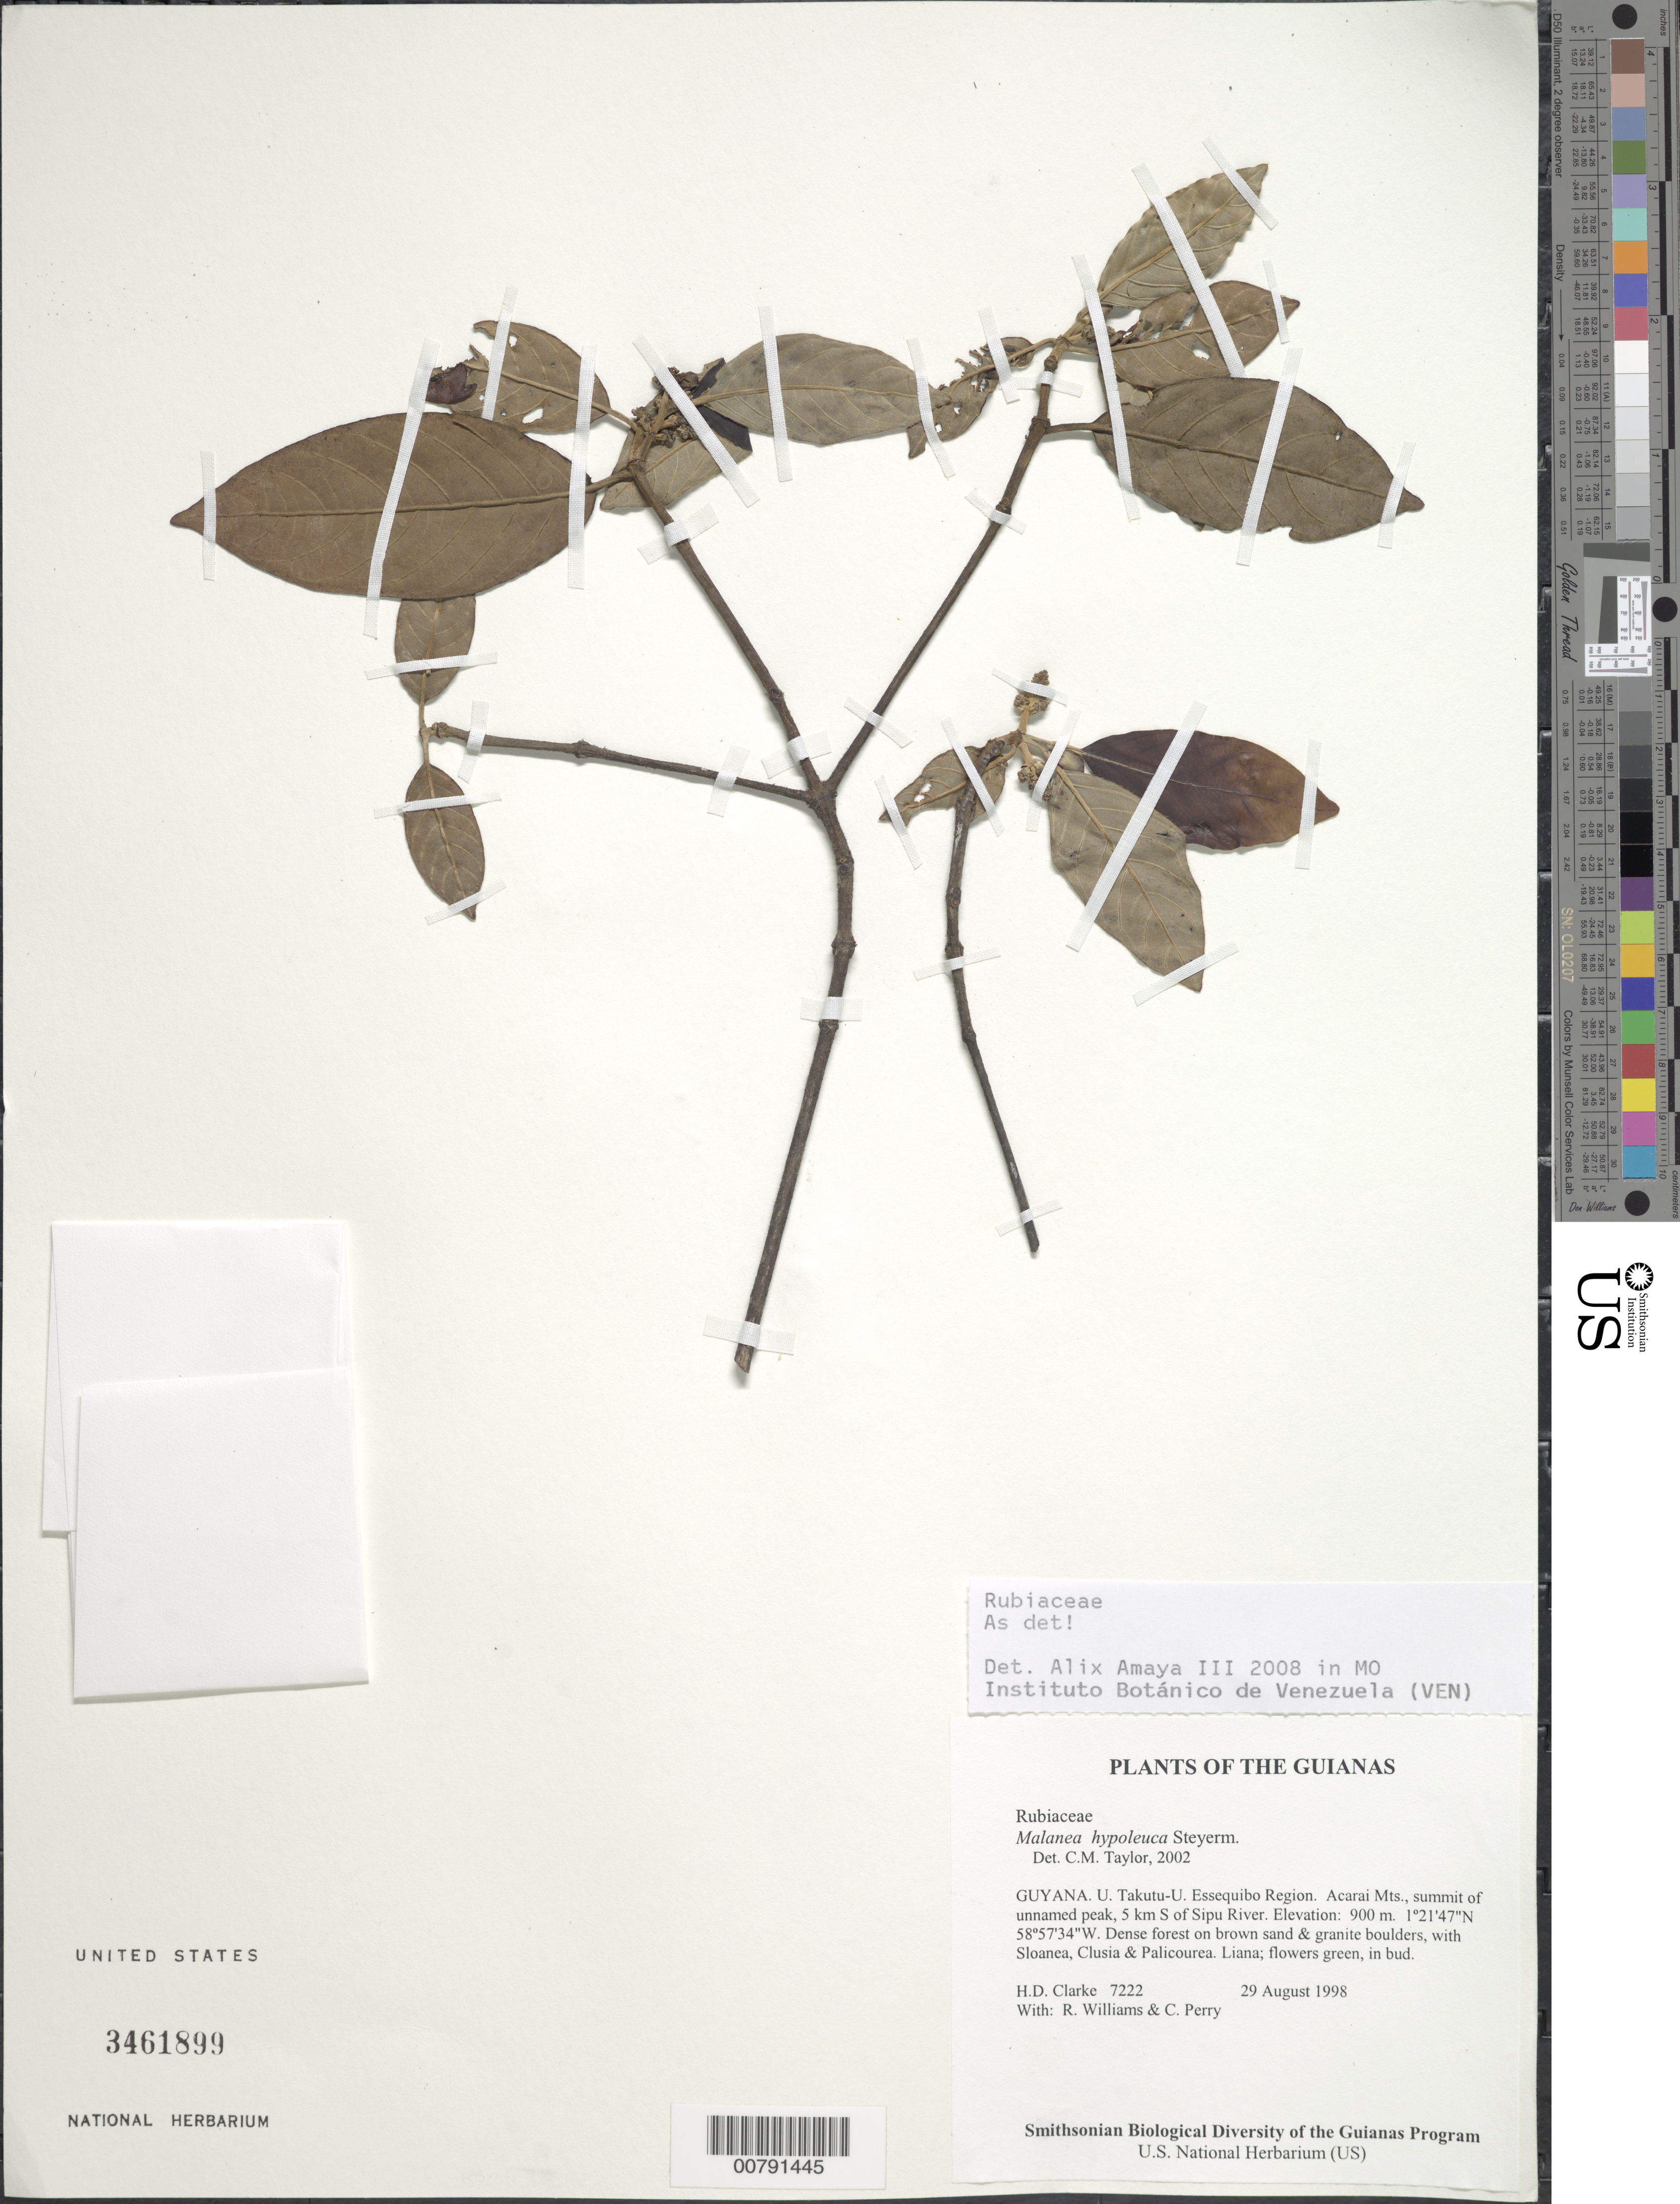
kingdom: Plantae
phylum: Tracheophyta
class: Magnoliopsida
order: Gentianales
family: Rubiaceae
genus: Malanea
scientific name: Malanea hypoleuca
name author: Steyerm.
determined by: Taylor, Charlotte M.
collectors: H. D. Clarke, R. Williams & C. Perry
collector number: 7222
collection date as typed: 29 August 1998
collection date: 1998-08-29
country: Guyana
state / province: U. Takutu-U. Essequibo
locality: Acarai Mts., summit of unnamed peak, 5 km S of Sipu River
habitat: Dense forest on brown sand & granite boulders, with Sloanea, Clusia & Palicourea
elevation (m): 900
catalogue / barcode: US 3461899